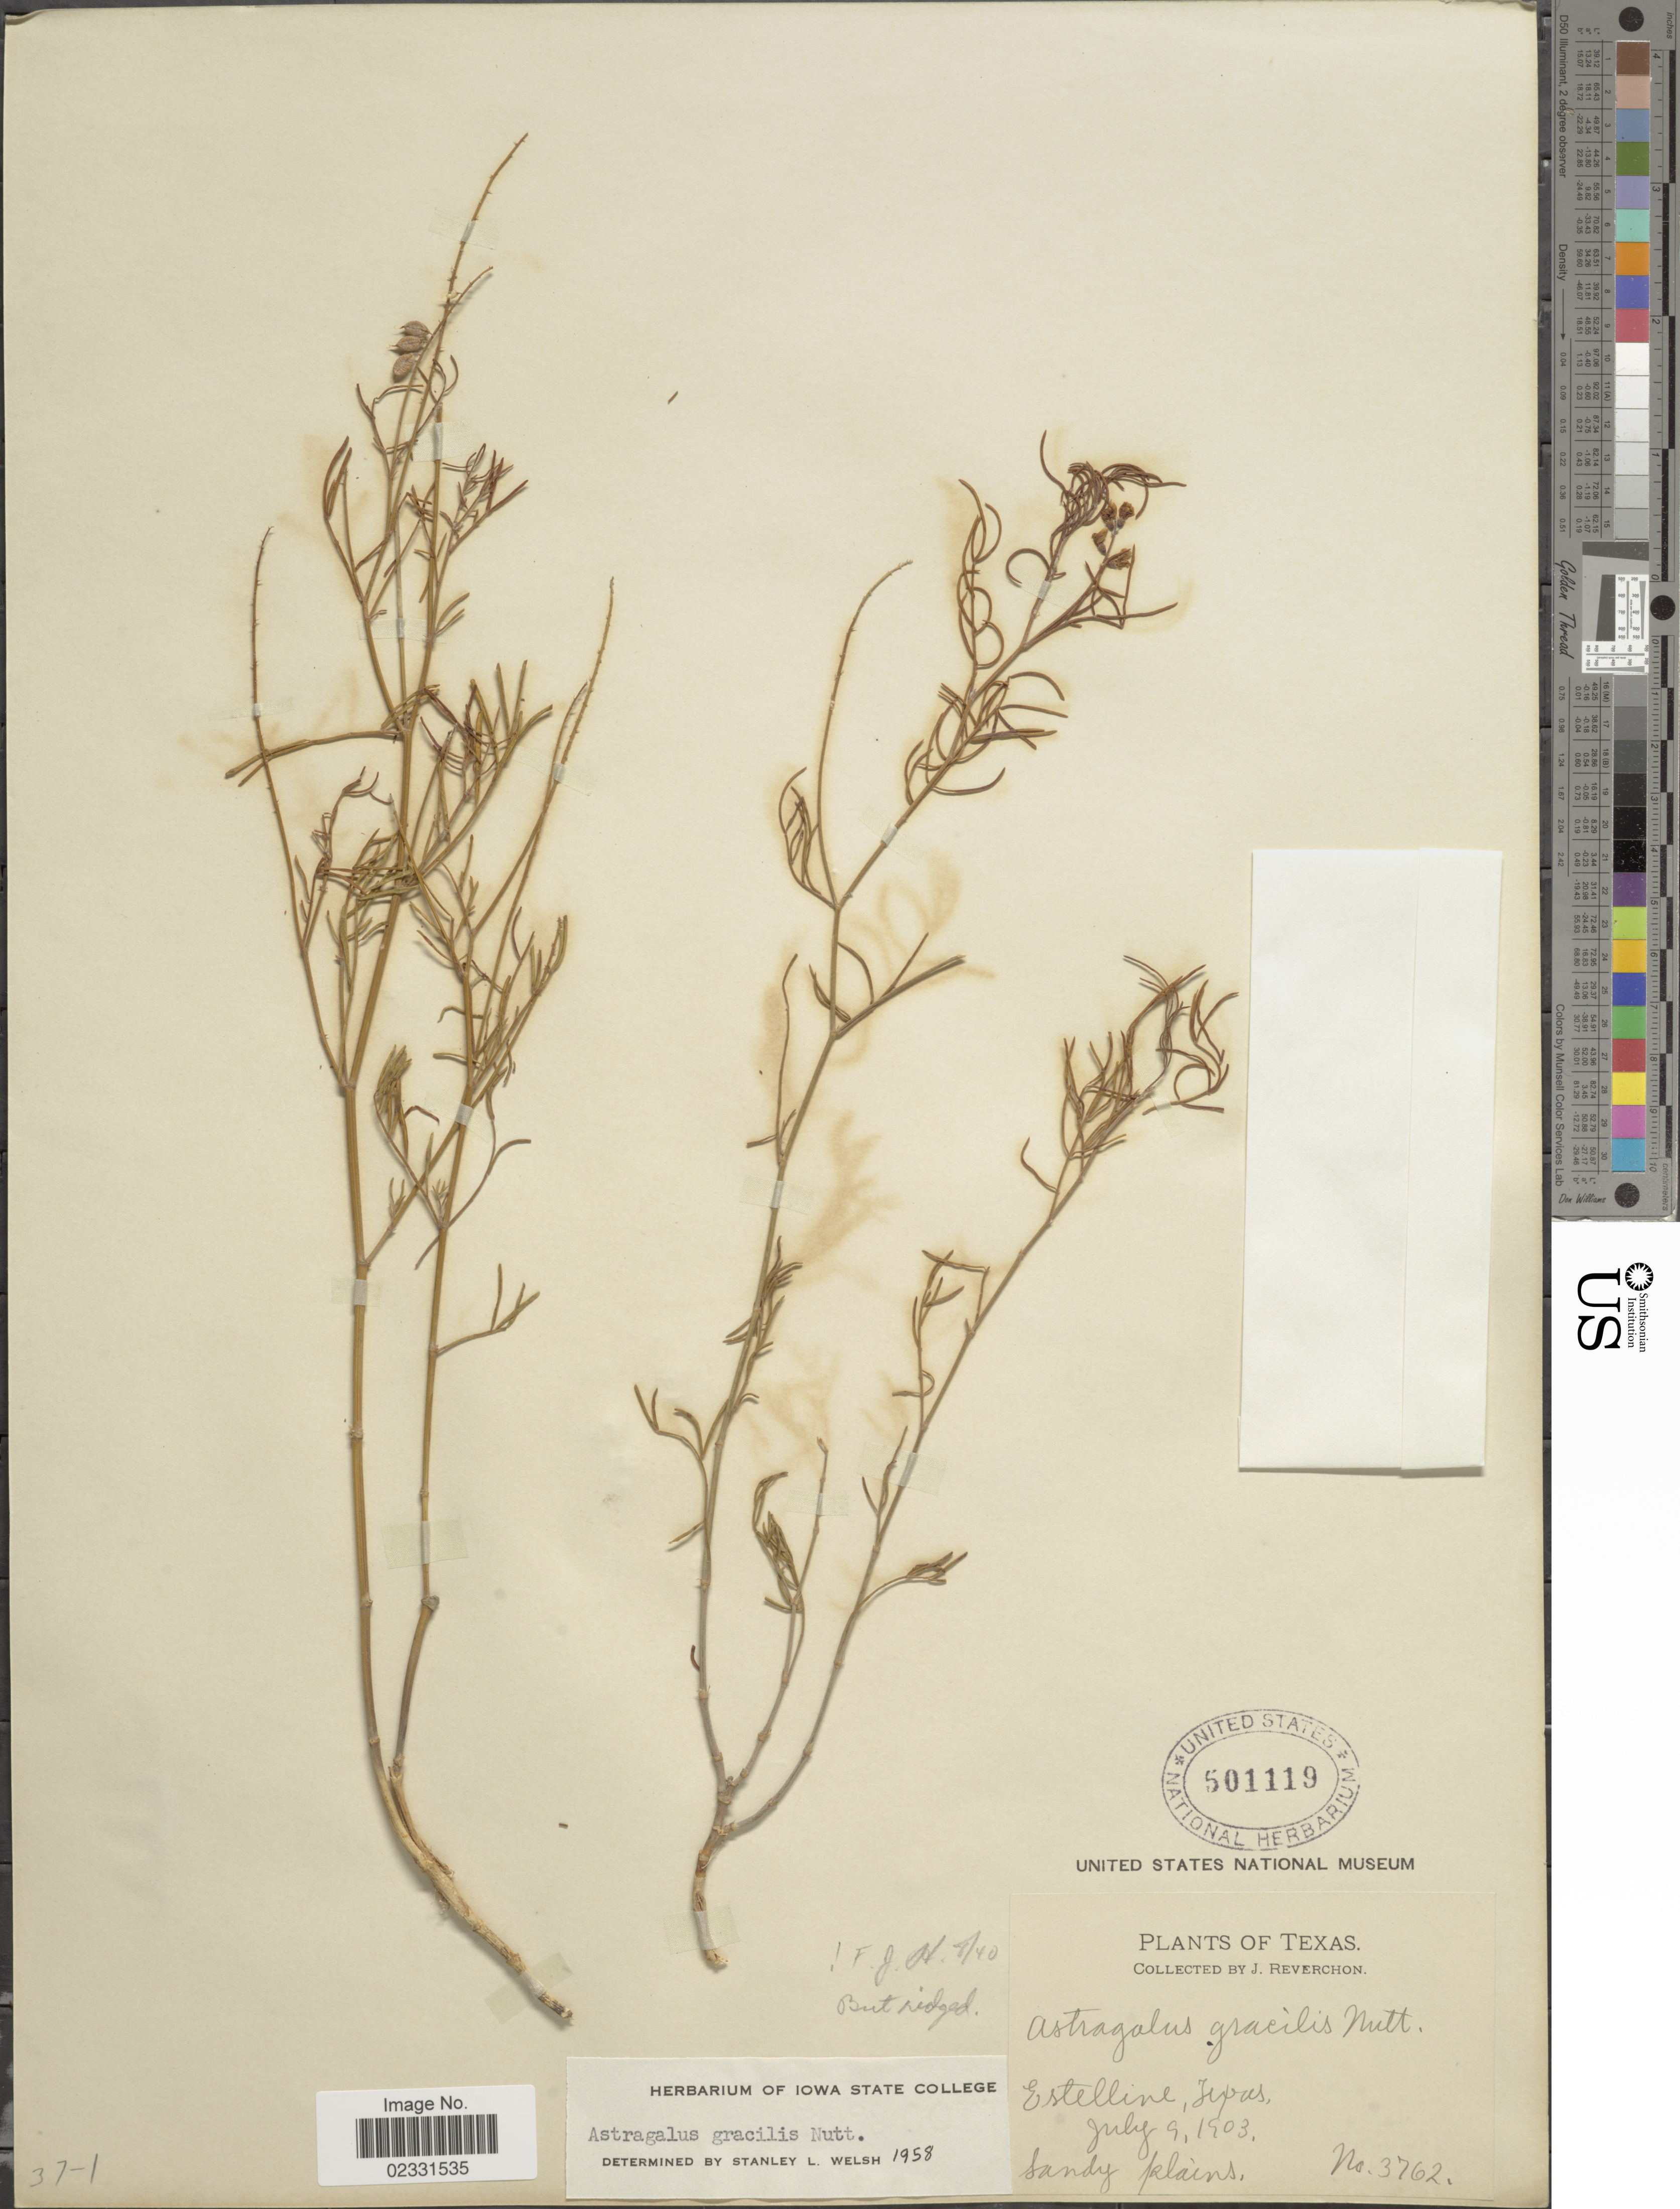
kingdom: Plantae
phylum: Tracheophyta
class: Magnoliopsida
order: Fabales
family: Fabaceae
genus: Astragalus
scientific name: Astragalus gracilis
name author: Nutt.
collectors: J. Reverchon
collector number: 3762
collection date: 1903-07-09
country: United States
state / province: Texas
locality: Estelline, Texas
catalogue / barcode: US 501119